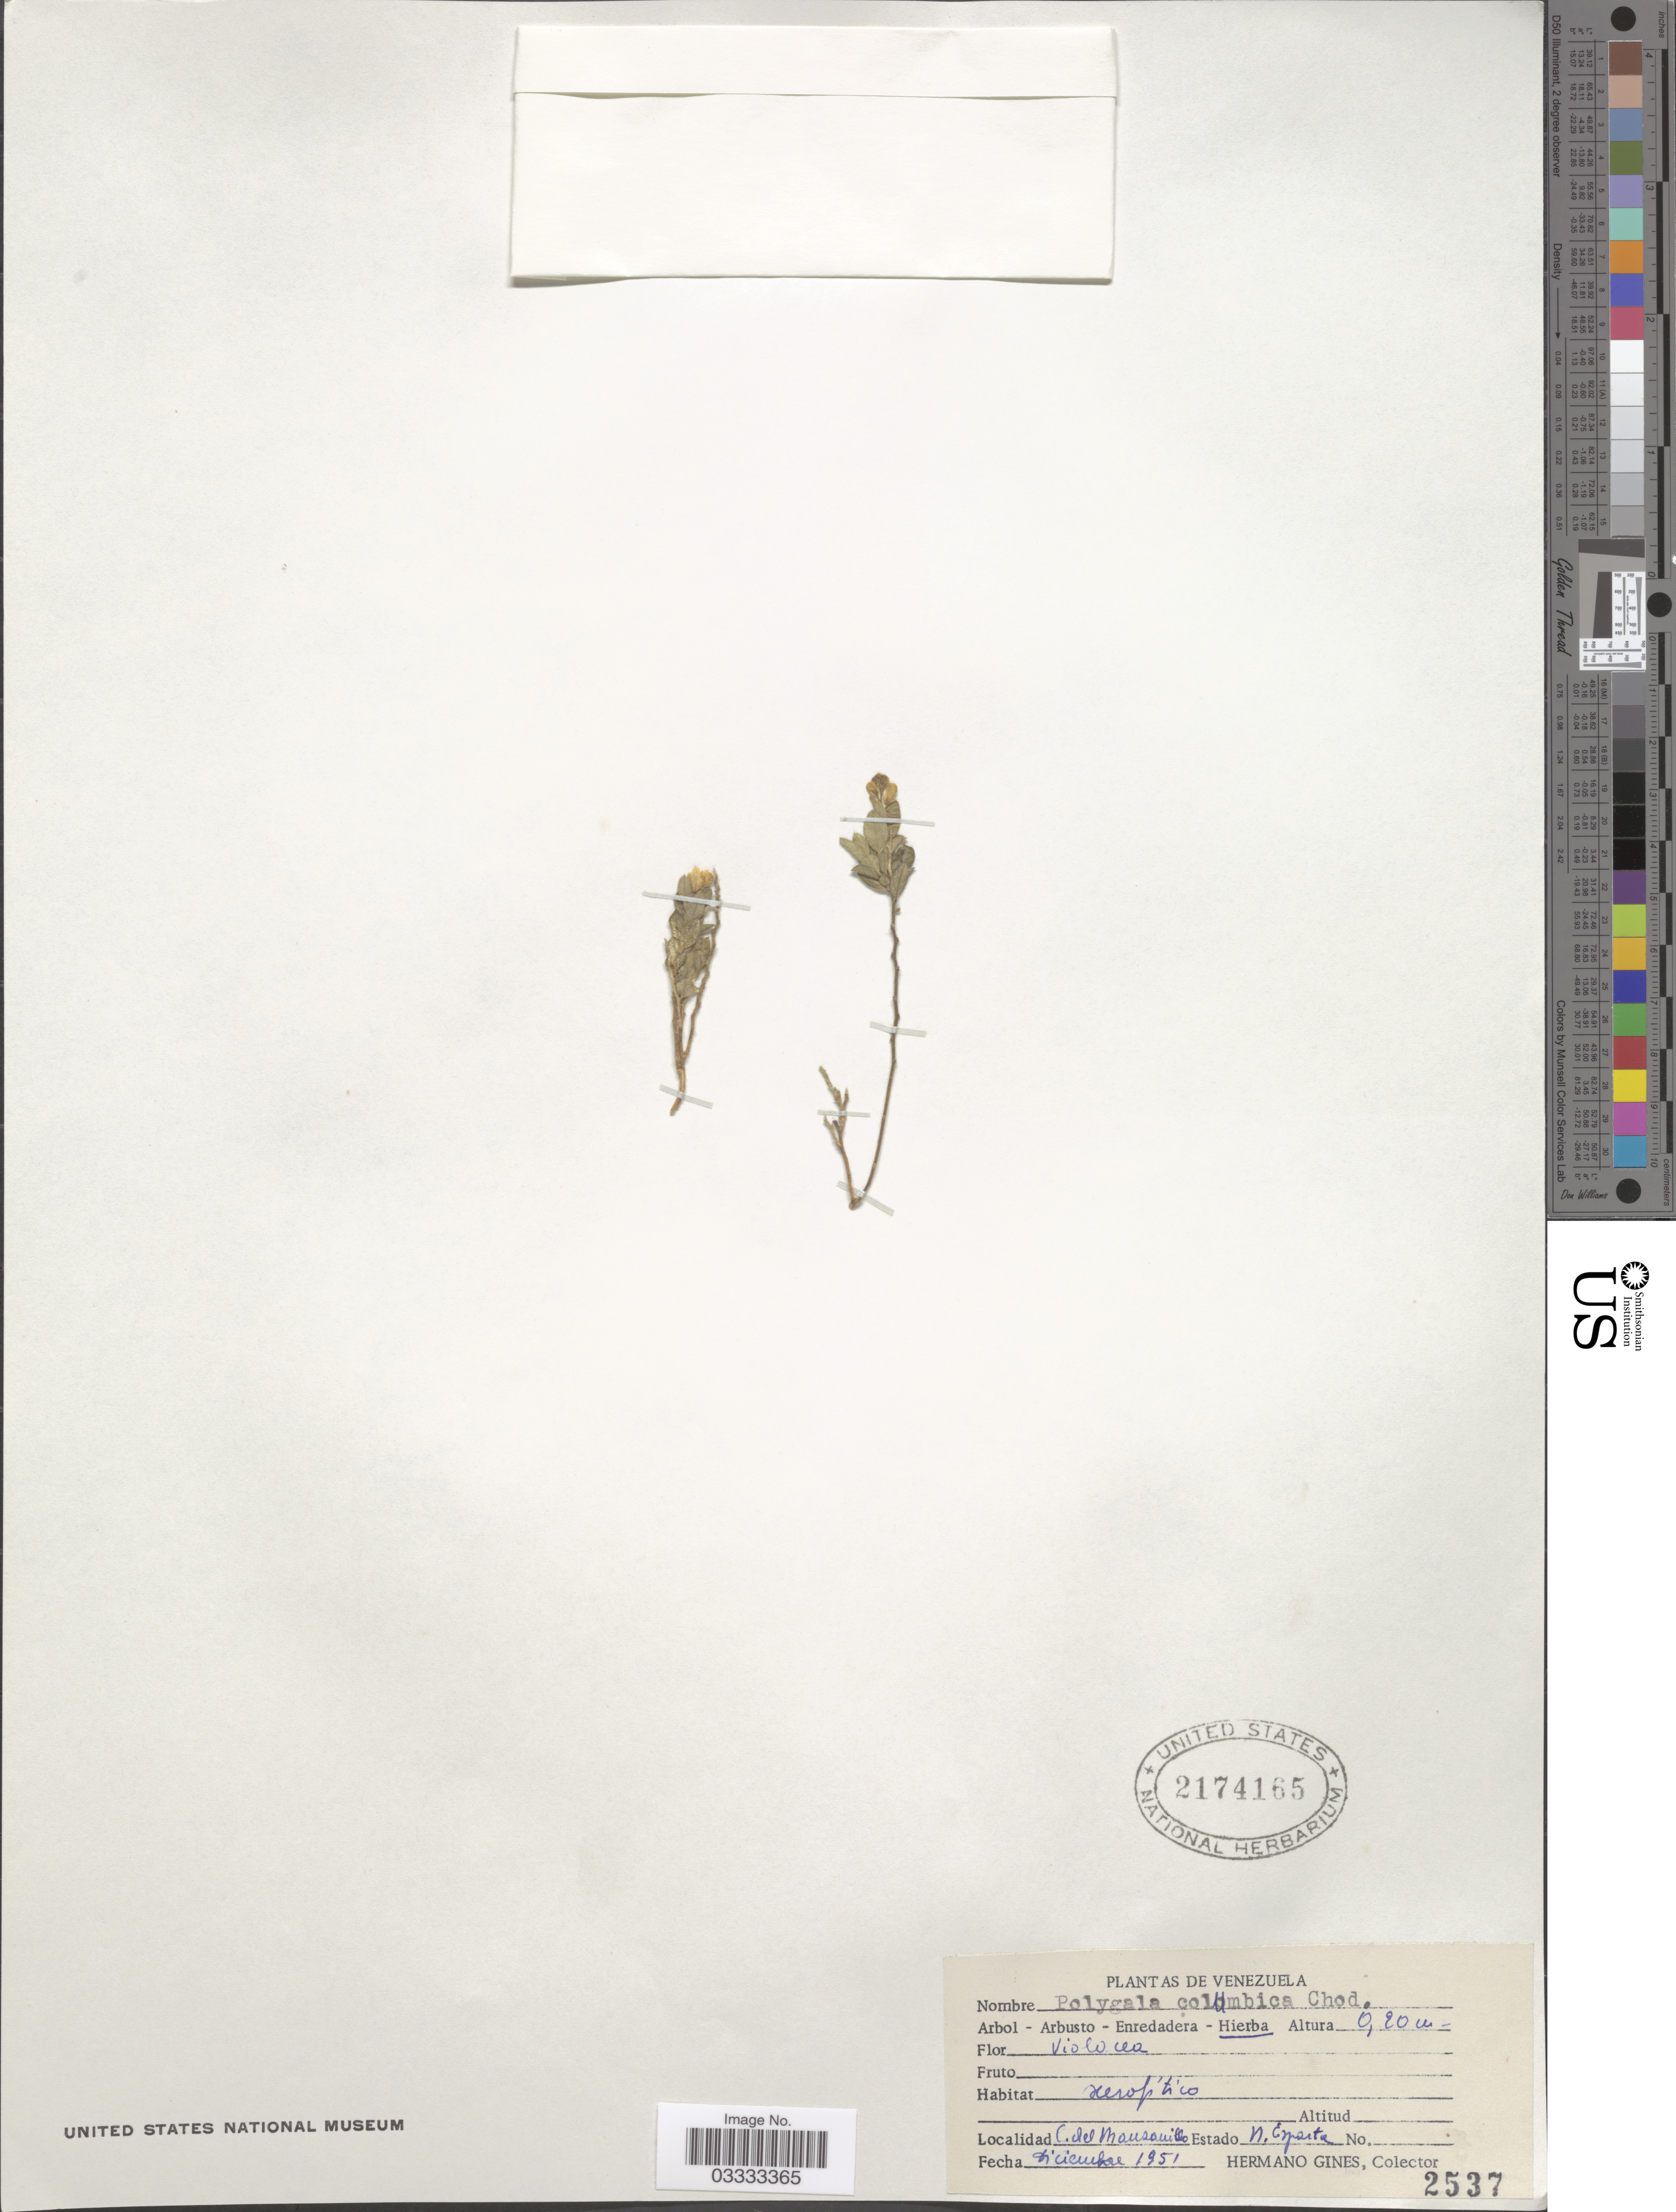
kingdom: Plantae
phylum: Tracheophyta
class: Magnoliopsida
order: Fabales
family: Polygalaceae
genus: Hebecarpa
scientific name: Hebecarpa caracasana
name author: (Kunth) J.R. Abbott & J.F.B. Pastore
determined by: Strong, Mark T., (BOT), Smithsonian Institution - National Museum of Natural History (UNITED STATES)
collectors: Bro. Gines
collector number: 2537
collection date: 1951-12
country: Venezuela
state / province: Nueva Esparta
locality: C. del Manzanillo. Estado N. Esparta.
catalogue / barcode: US 2174165